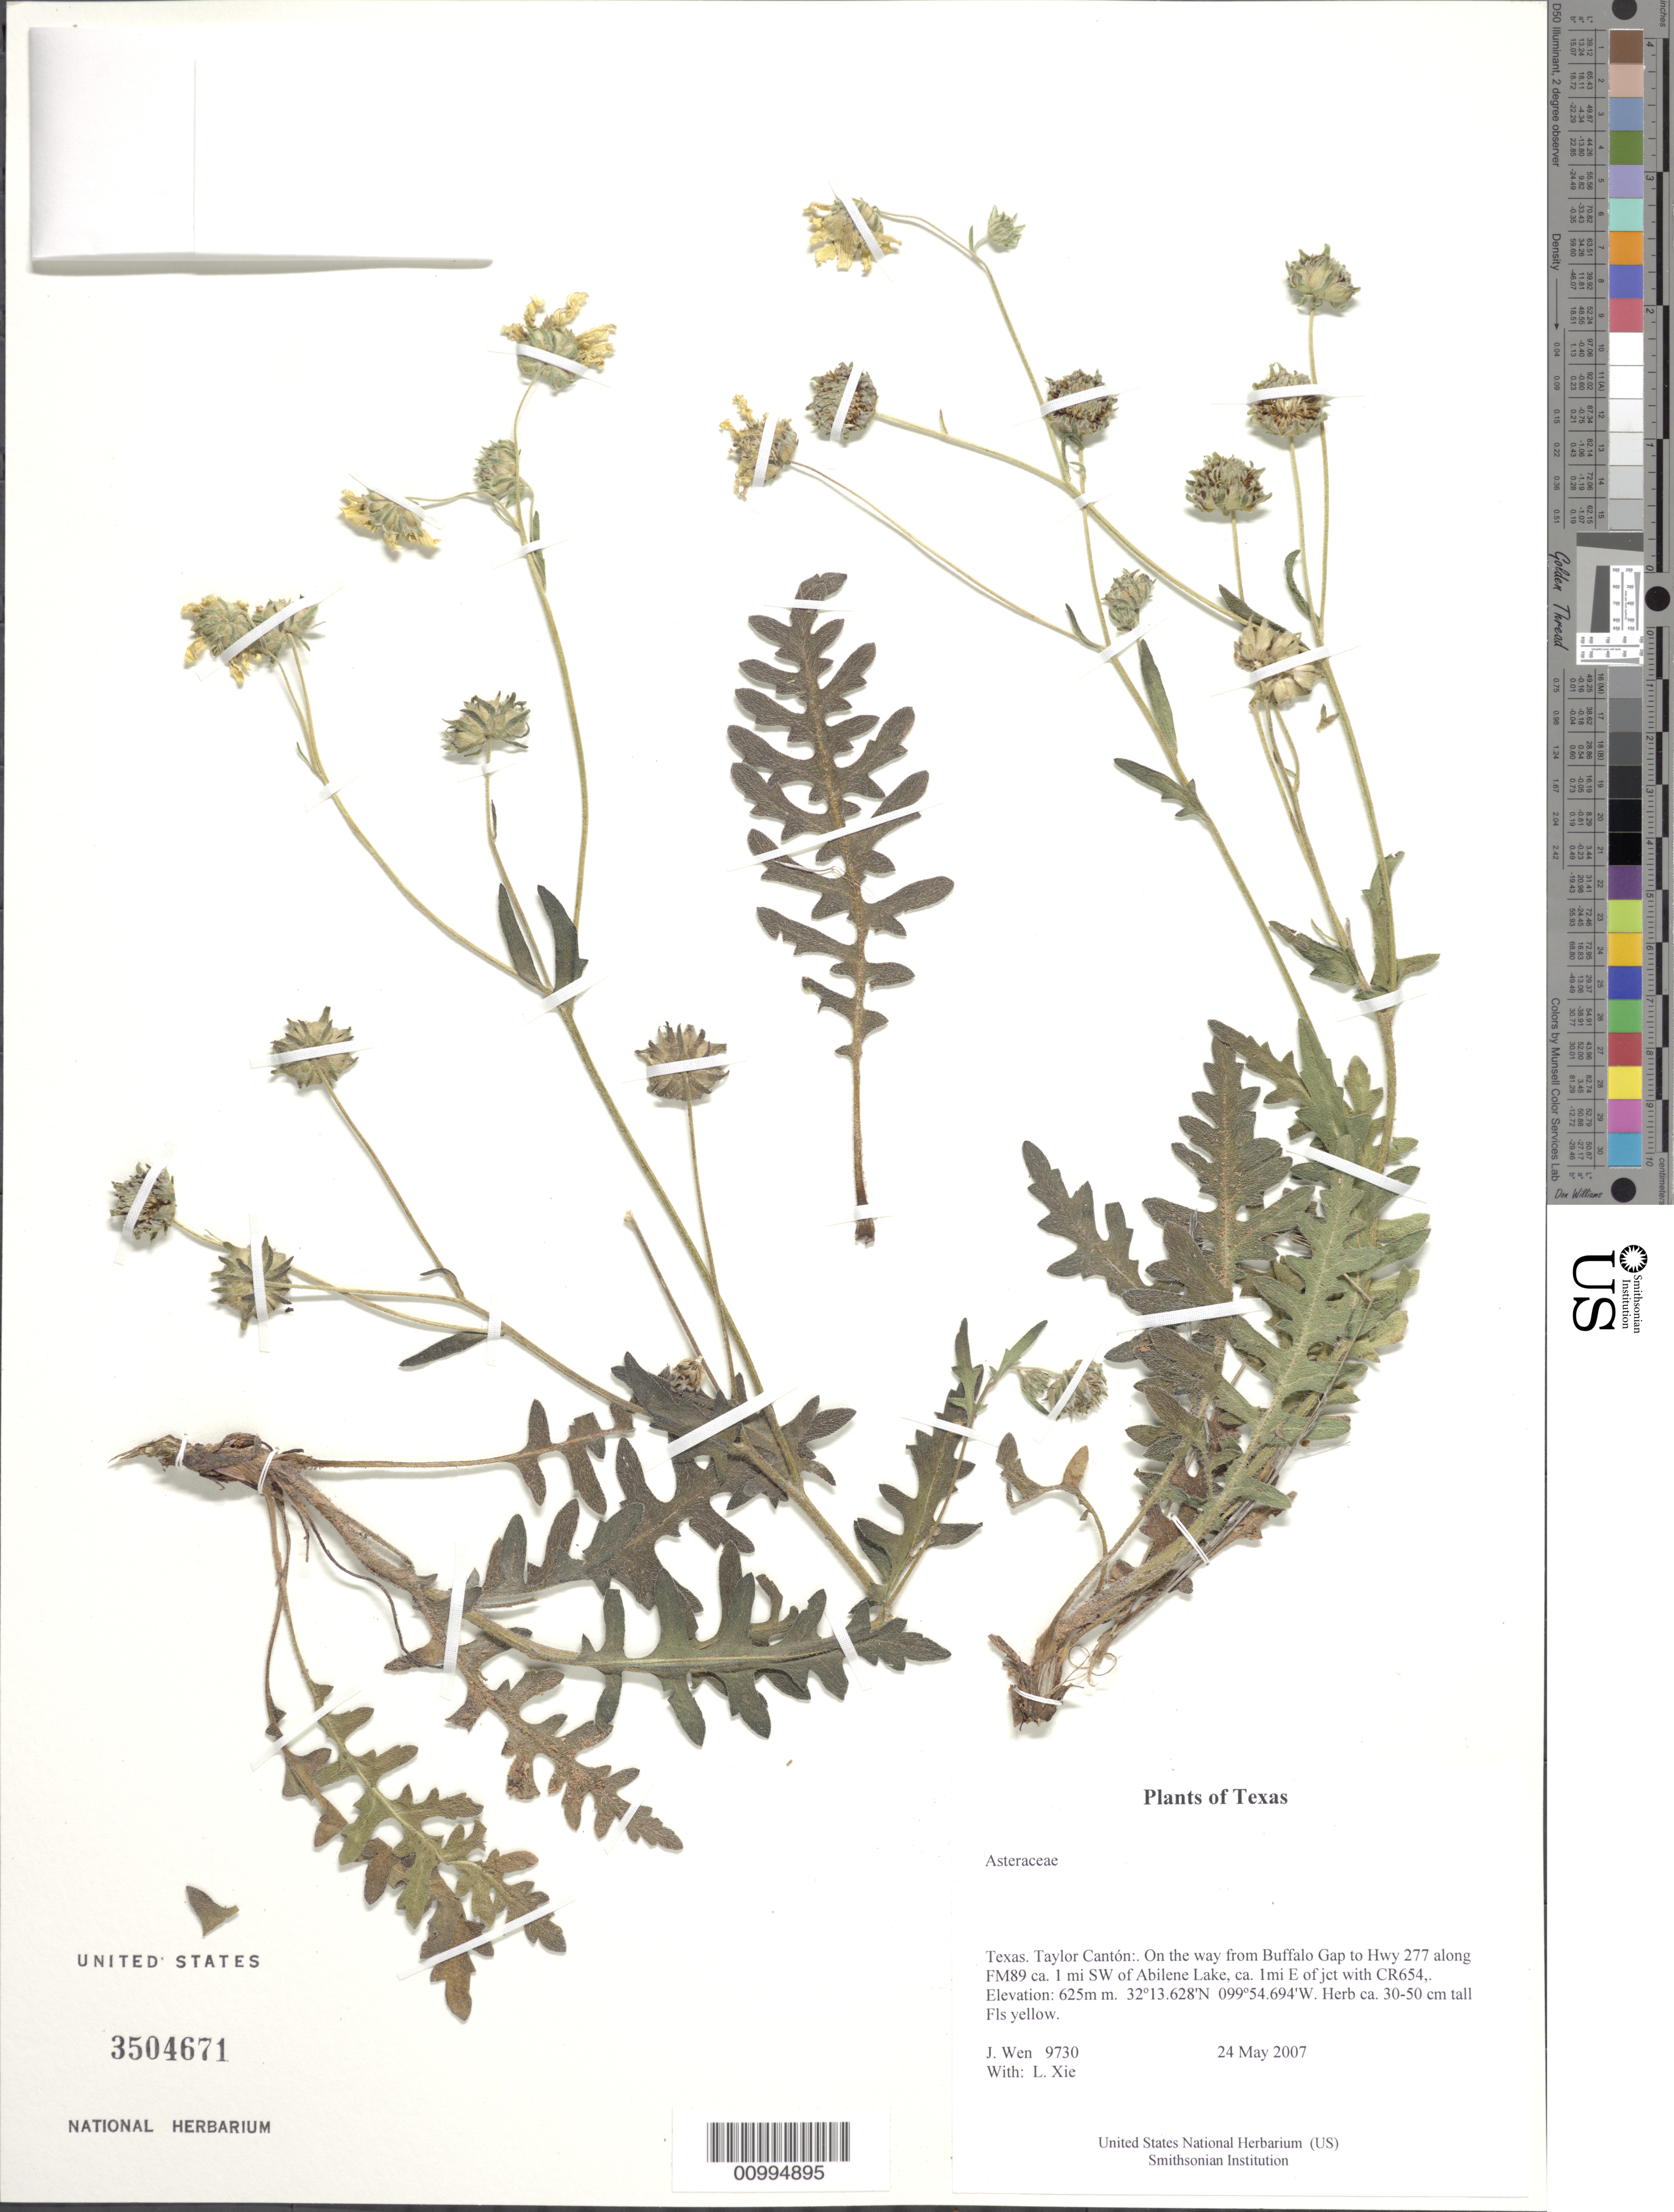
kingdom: Plantae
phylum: Tracheophyta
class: Magnoliopsida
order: Asterales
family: Asteraceae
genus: Engelmannia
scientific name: Engelmannia pinnatifida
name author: Torr. & A. Gray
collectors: J. Wen & L. Xie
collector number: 9730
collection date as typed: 24 May 2007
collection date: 2007-05-24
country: United States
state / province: Texas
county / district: Taylor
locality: On the way from Buffalo Gap to Hwy 277 along FM89 ca. 1 mi SW of Abilene Lake, ca. 1 mi E of jct with CR654,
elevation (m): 625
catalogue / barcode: US 3504671